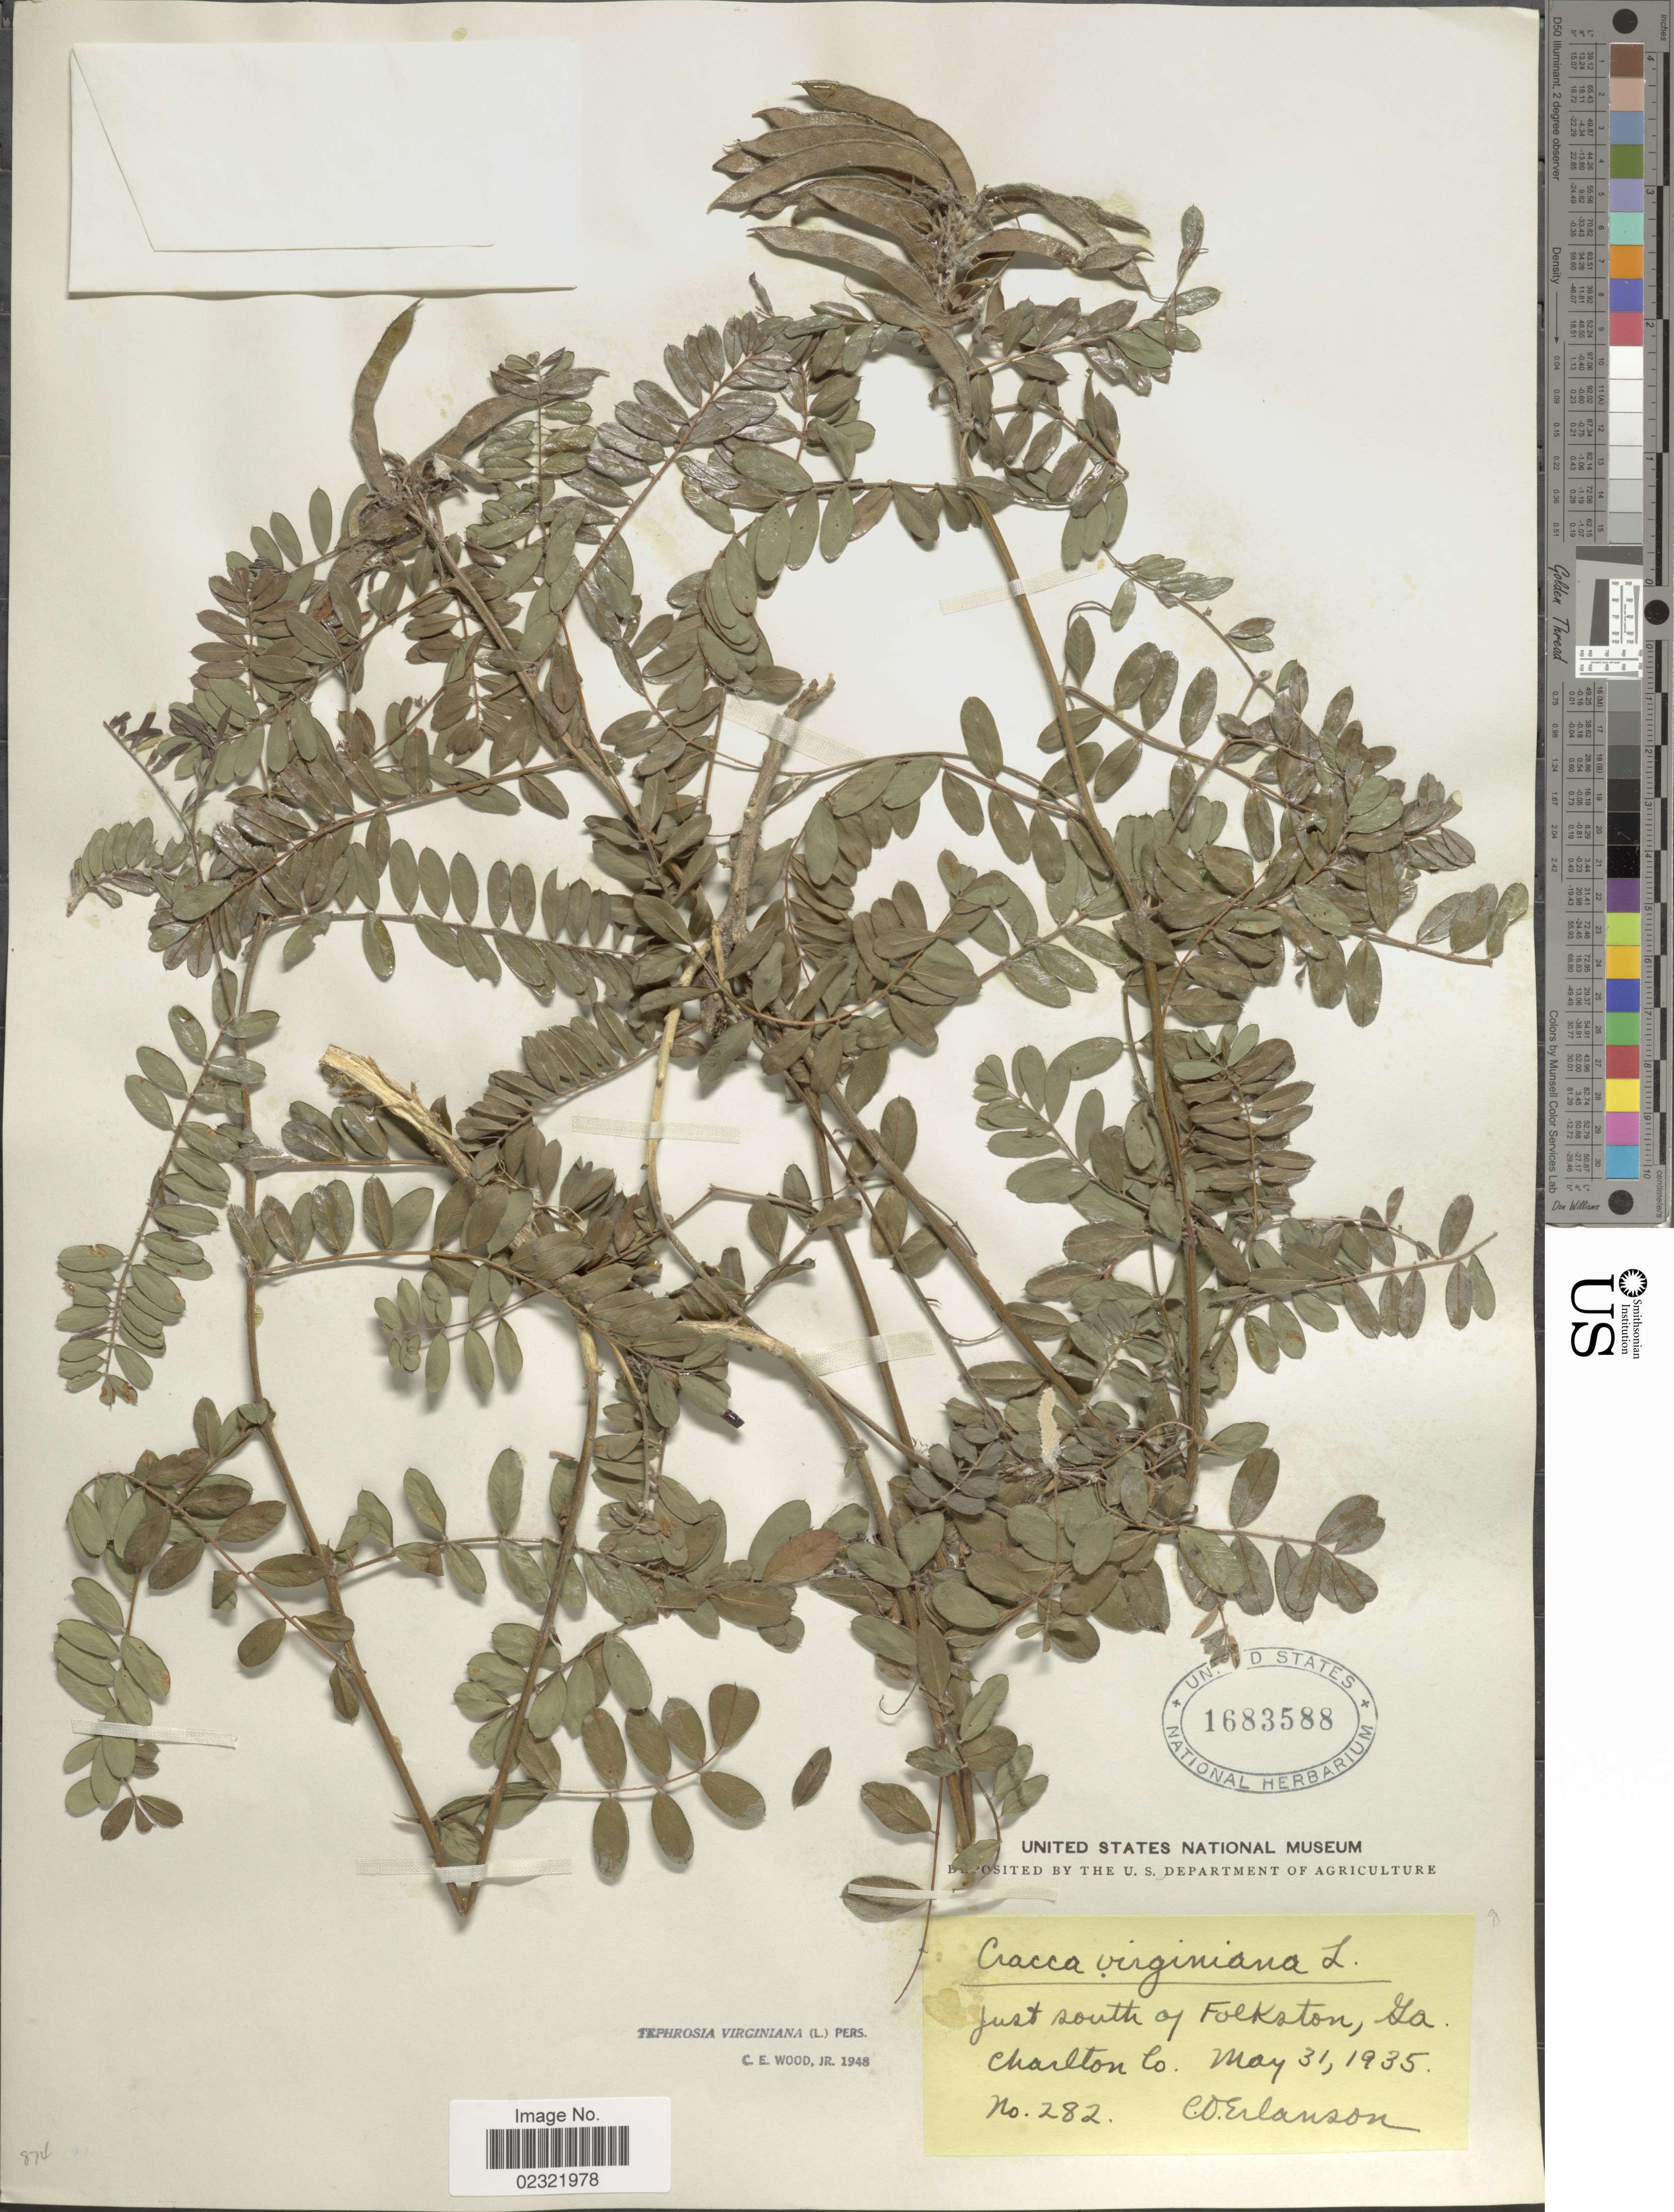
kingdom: Plantae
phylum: Tracheophyta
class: Magnoliopsida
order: Fabales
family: Fabaceae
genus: Tephrosia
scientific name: Tephrosia virginiana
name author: (L.) Pers.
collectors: C. O. Erlanson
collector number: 282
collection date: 1935-05-31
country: United States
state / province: Georgia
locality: Just south of Folkston, Charlton Co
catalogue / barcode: US 1683588